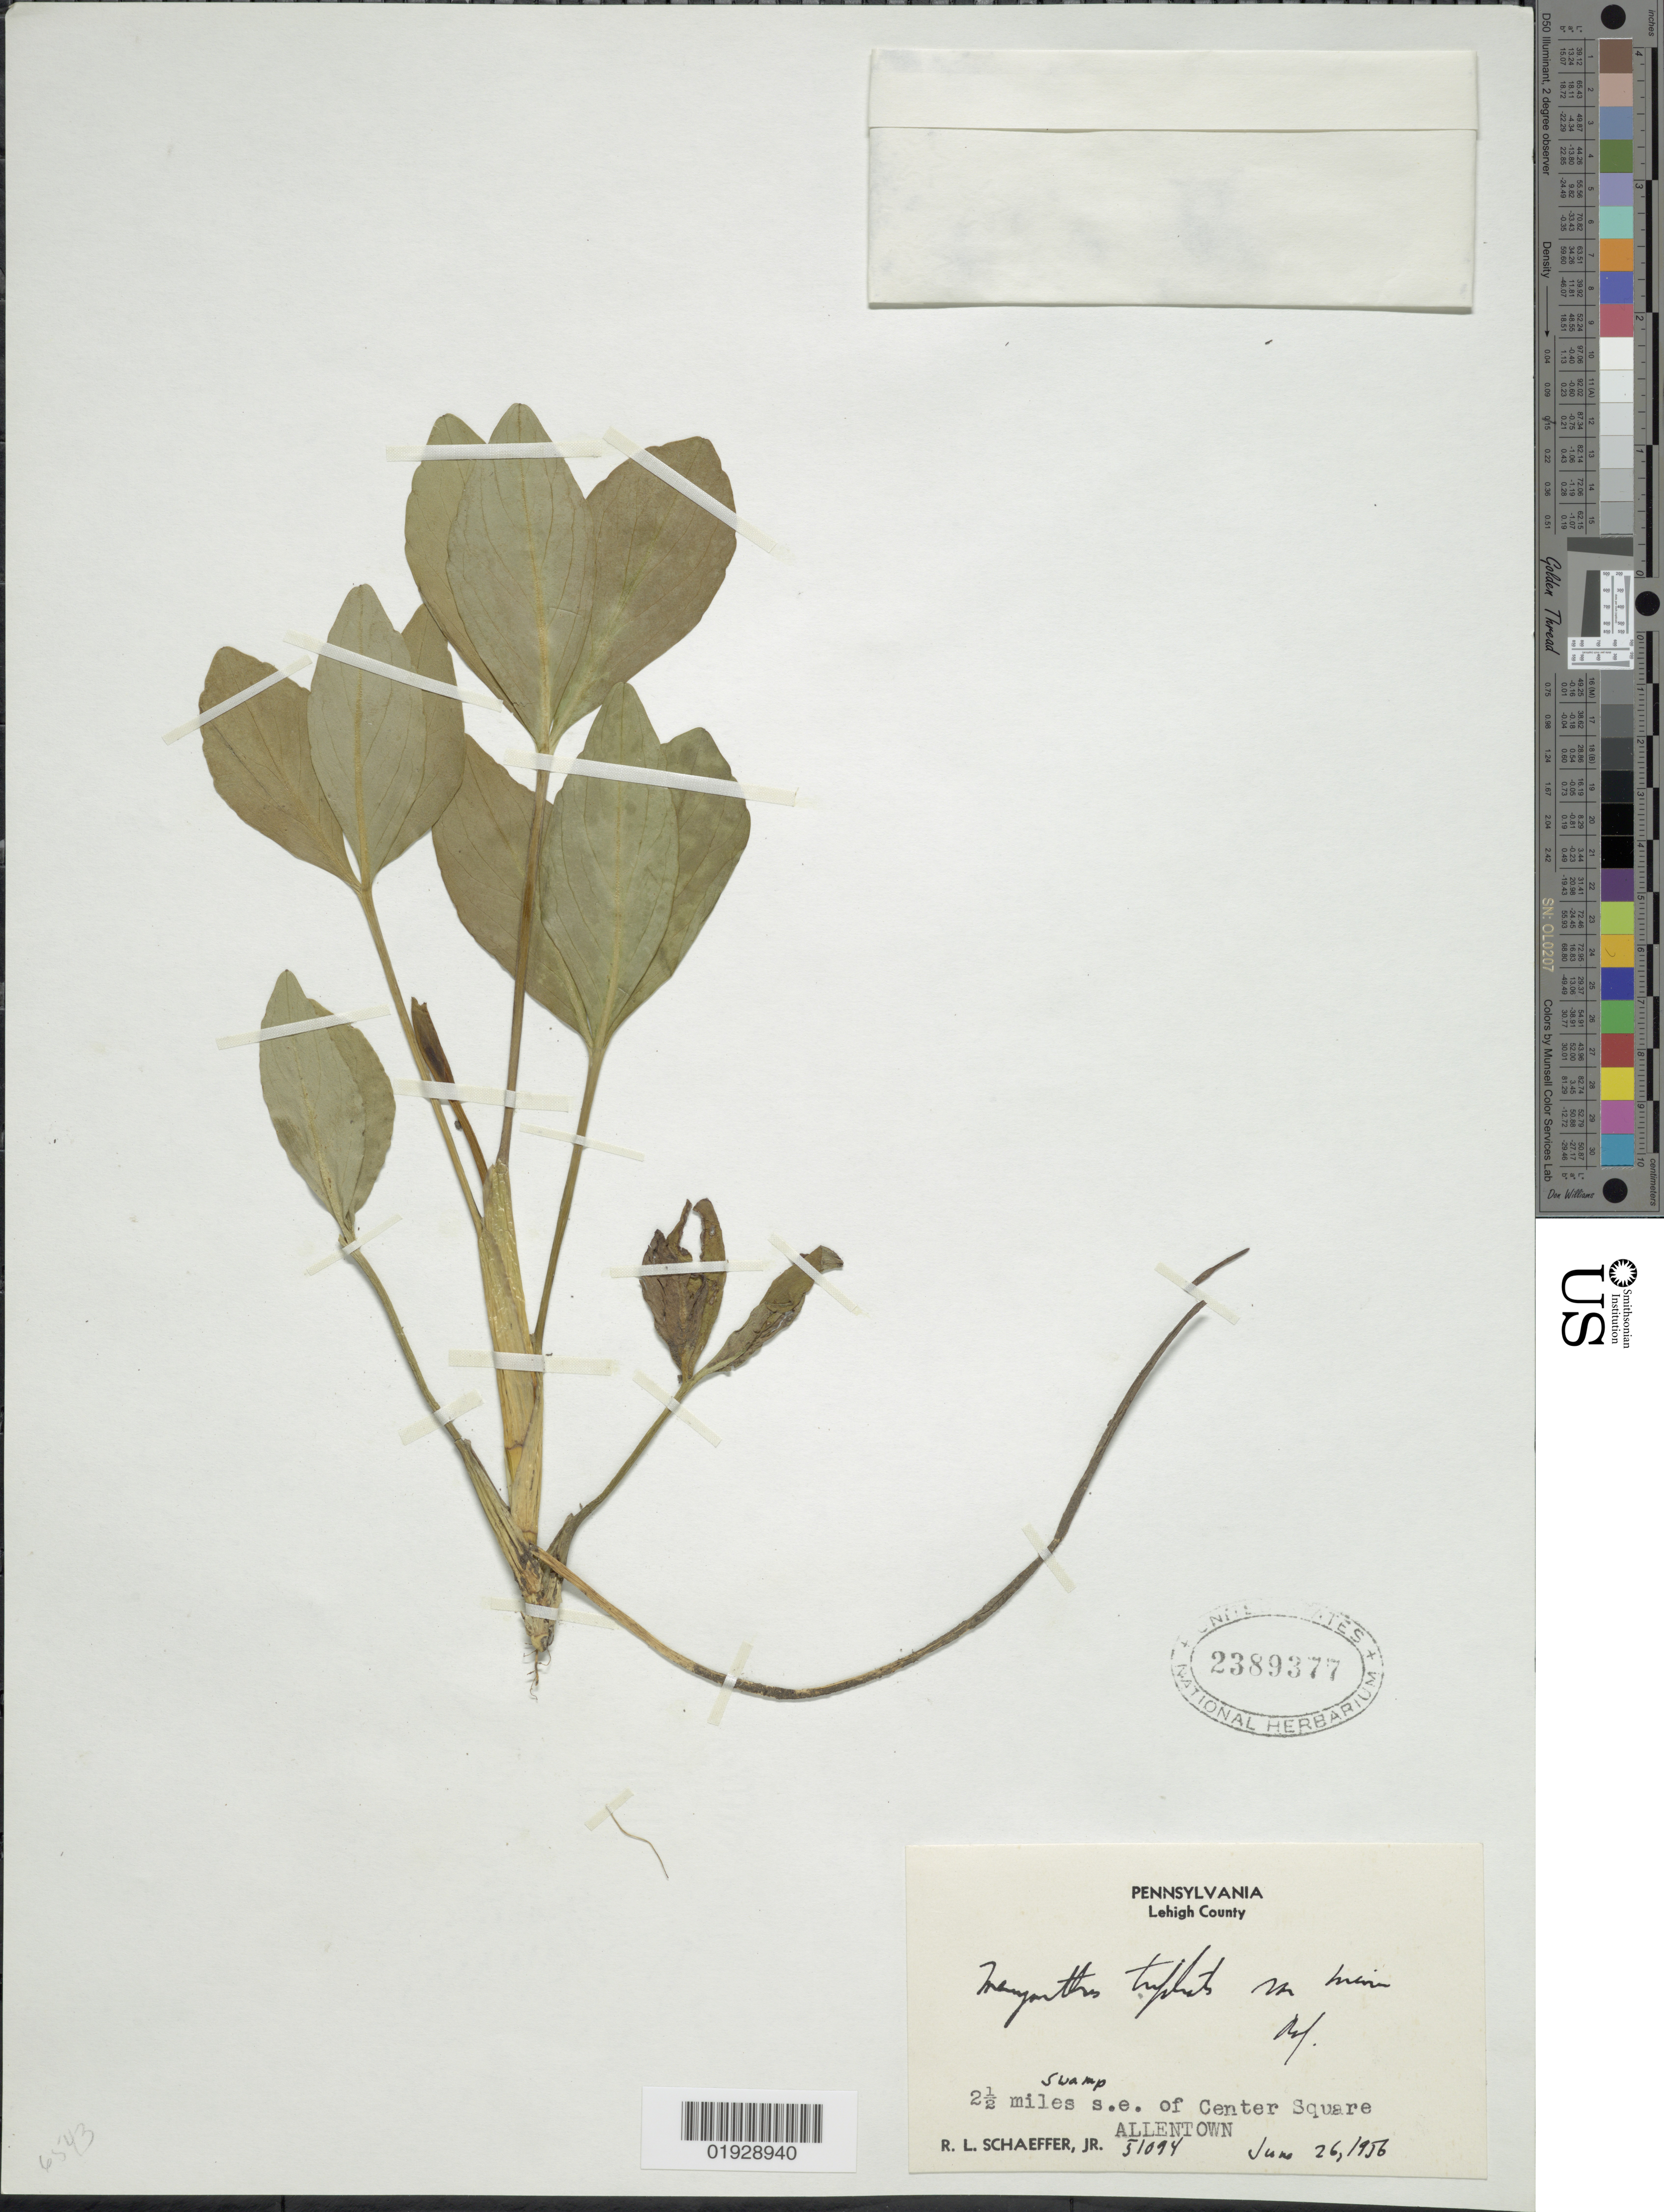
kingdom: Plantae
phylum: Tracheophyta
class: Magnoliopsida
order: Asterales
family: Menyanthaceae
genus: Menyanthes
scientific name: Menyanthes trifoliata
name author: L.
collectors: R. L. Schaeffer Jr.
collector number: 51094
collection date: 1956-06-26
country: United States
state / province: Pennsylvania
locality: Lehigh County, 2½ miles s.e. of Center Square, Allentown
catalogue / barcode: US 2389377